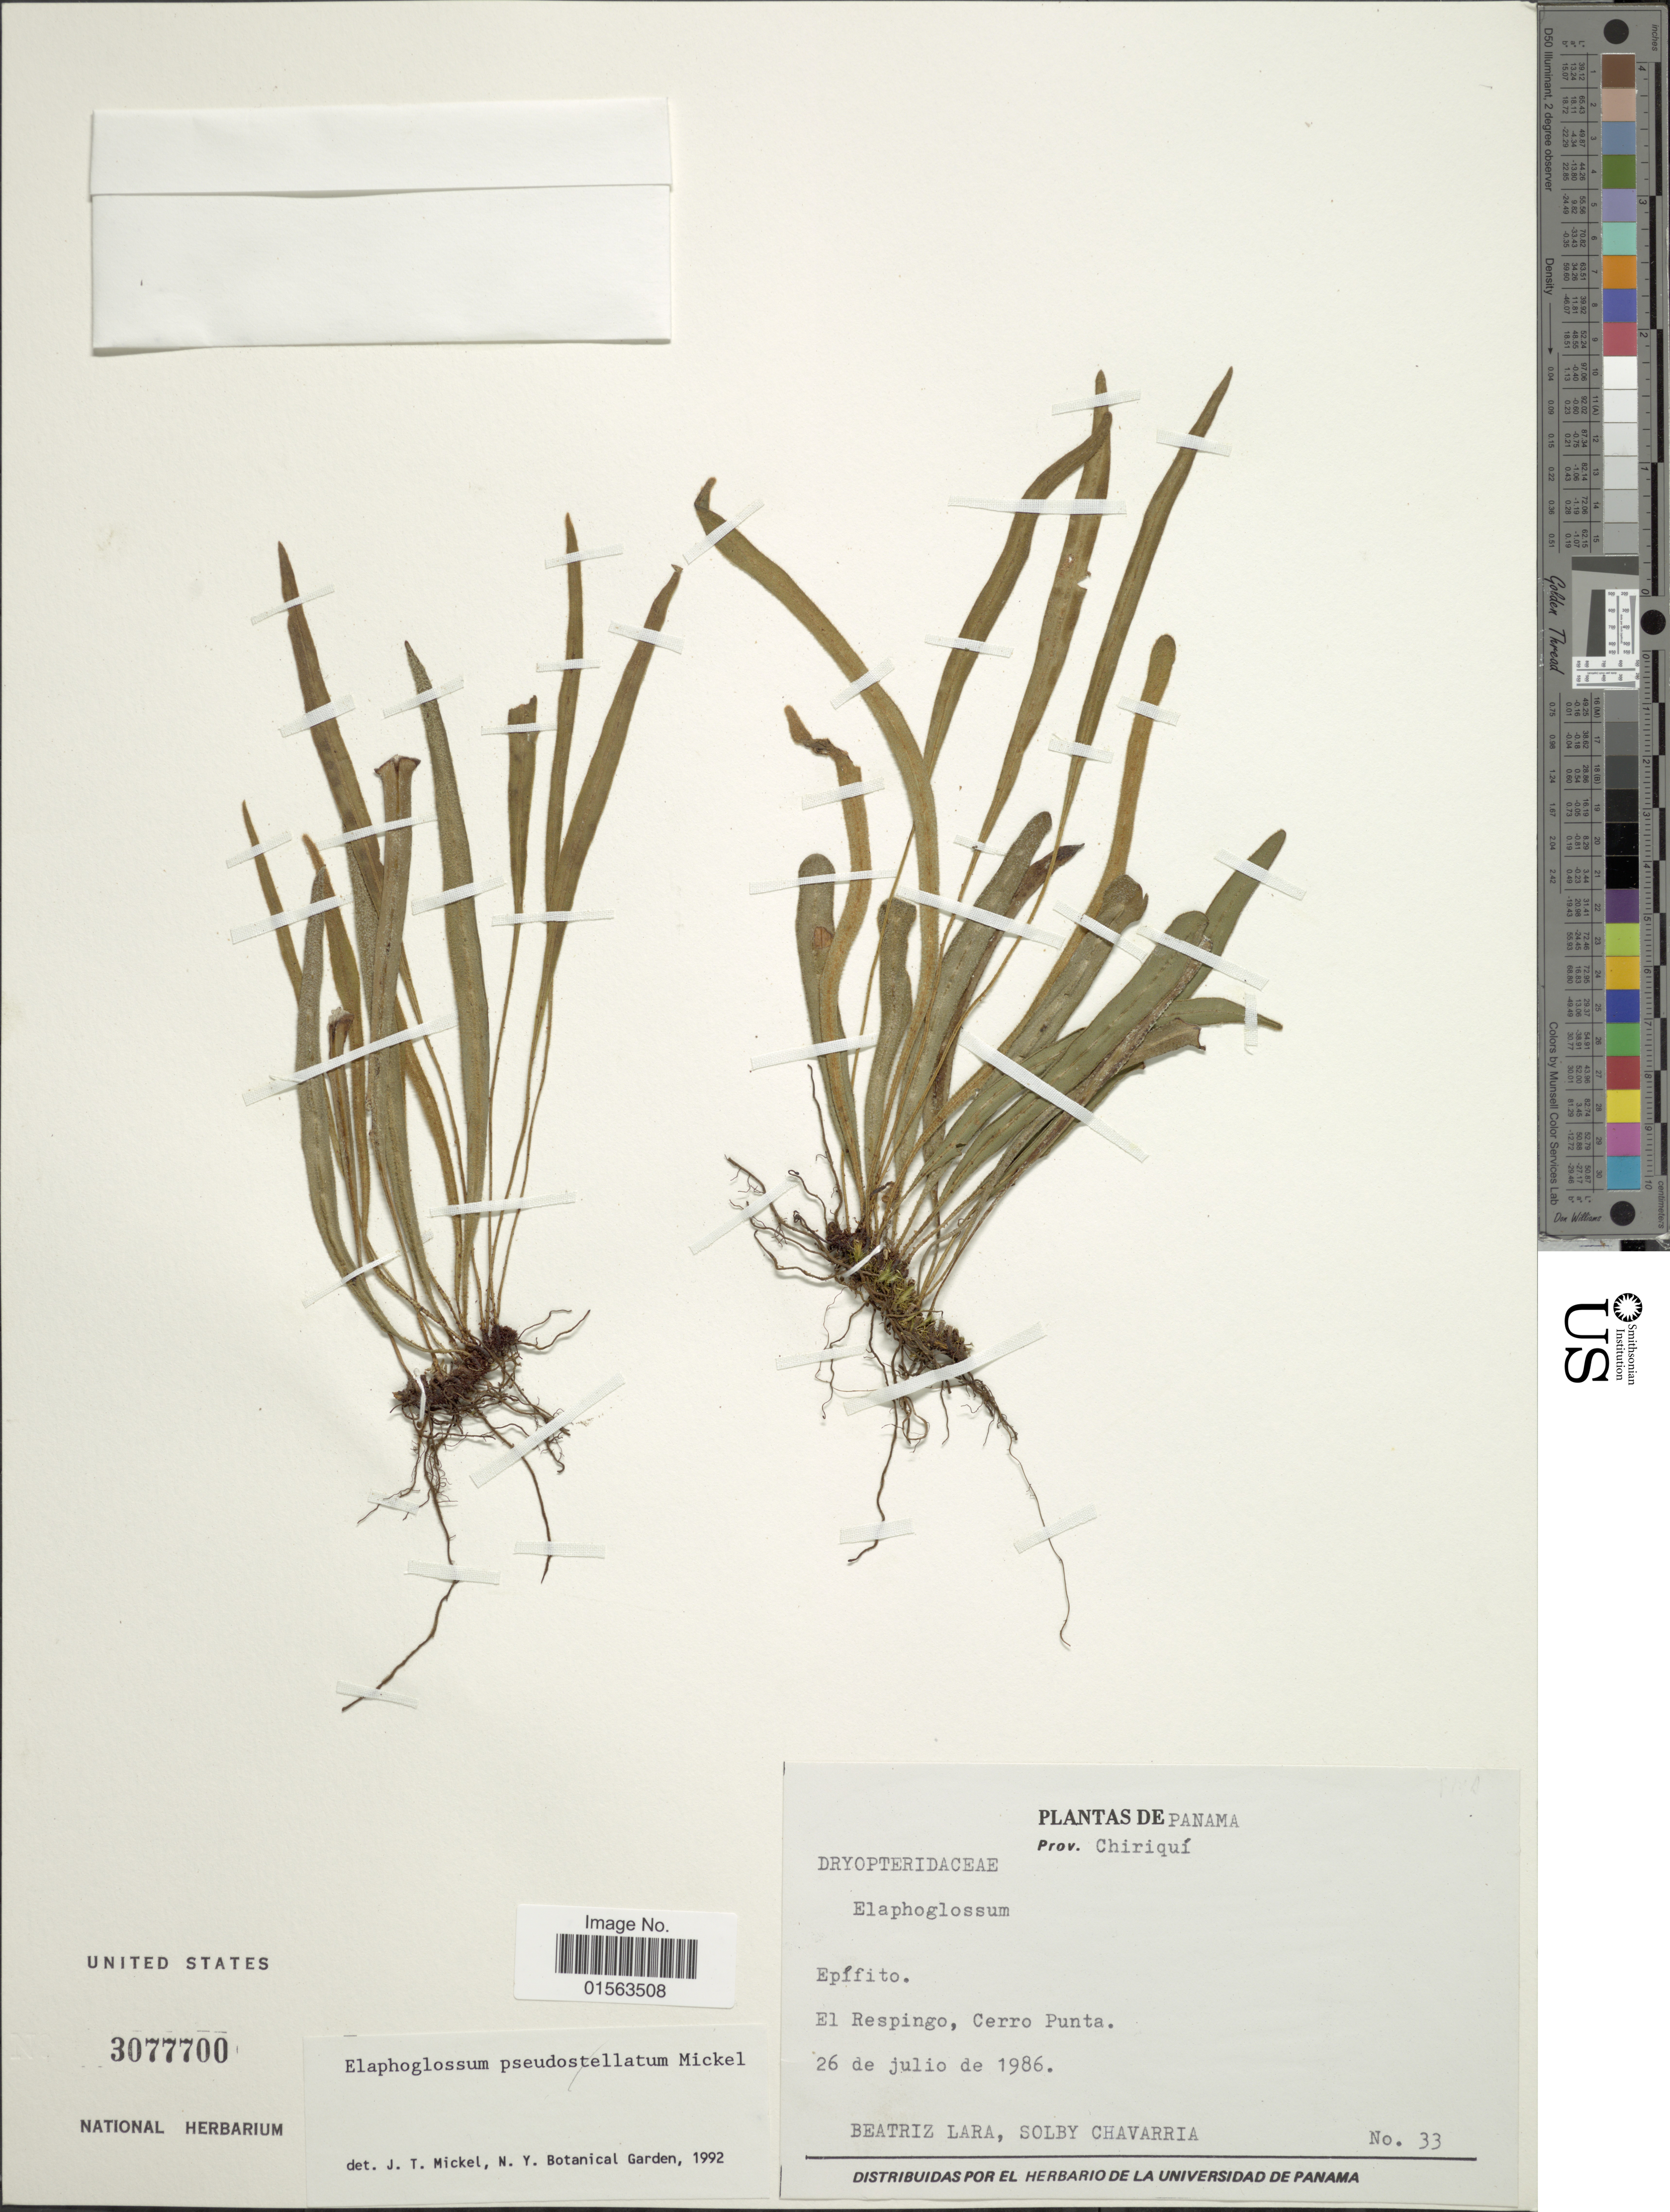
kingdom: Plantae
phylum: Tracheophyta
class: Polypodiopsida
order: Polypodiales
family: Dryopteridaceae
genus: Elaphoglossum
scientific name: Elaphoglossum caricifolium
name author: Mickel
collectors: B. Lara & S. Chavarria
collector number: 33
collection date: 1986-07-26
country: Panama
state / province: Chiriqui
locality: Proc. Chiriqui, El Respingo, Cerro Punta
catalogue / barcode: US 3077700